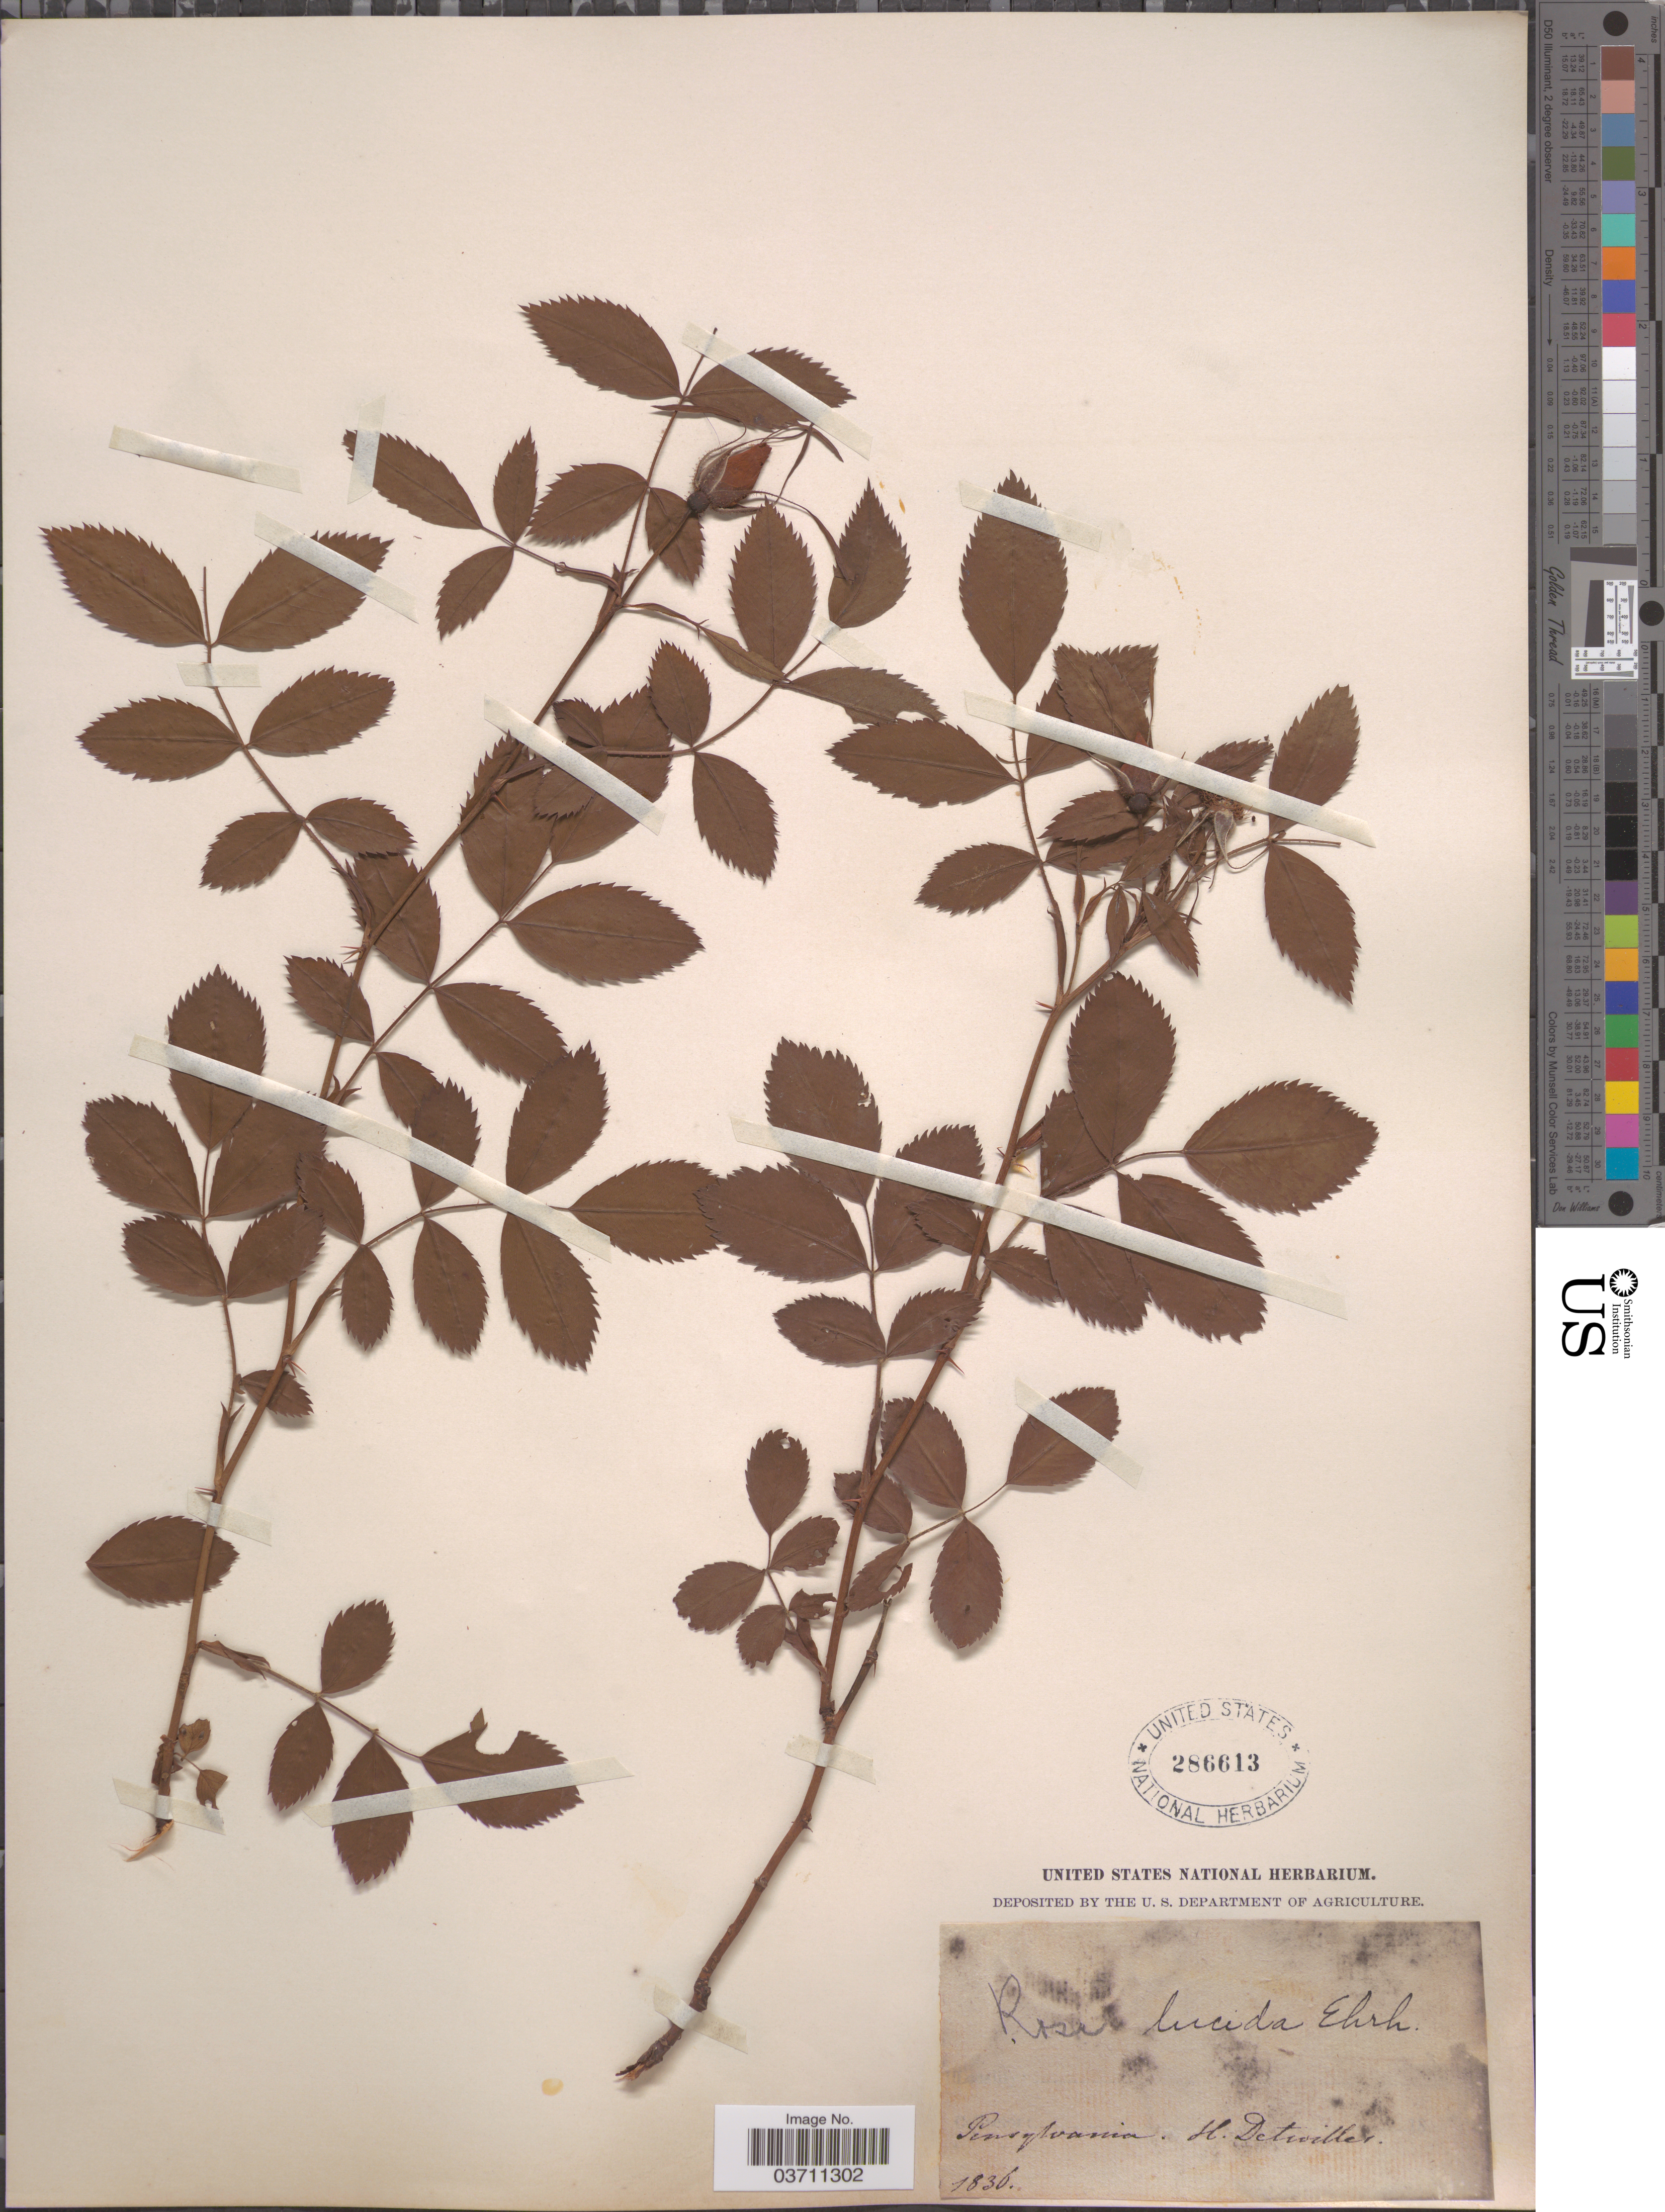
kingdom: Plantae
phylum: Tracheophyta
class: Magnoliopsida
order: Rosales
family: Rosaceae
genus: Rosa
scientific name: Rosa lucida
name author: Meehan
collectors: H. Detwiller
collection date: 1836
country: United States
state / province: Pennsylvania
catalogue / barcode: US 286613